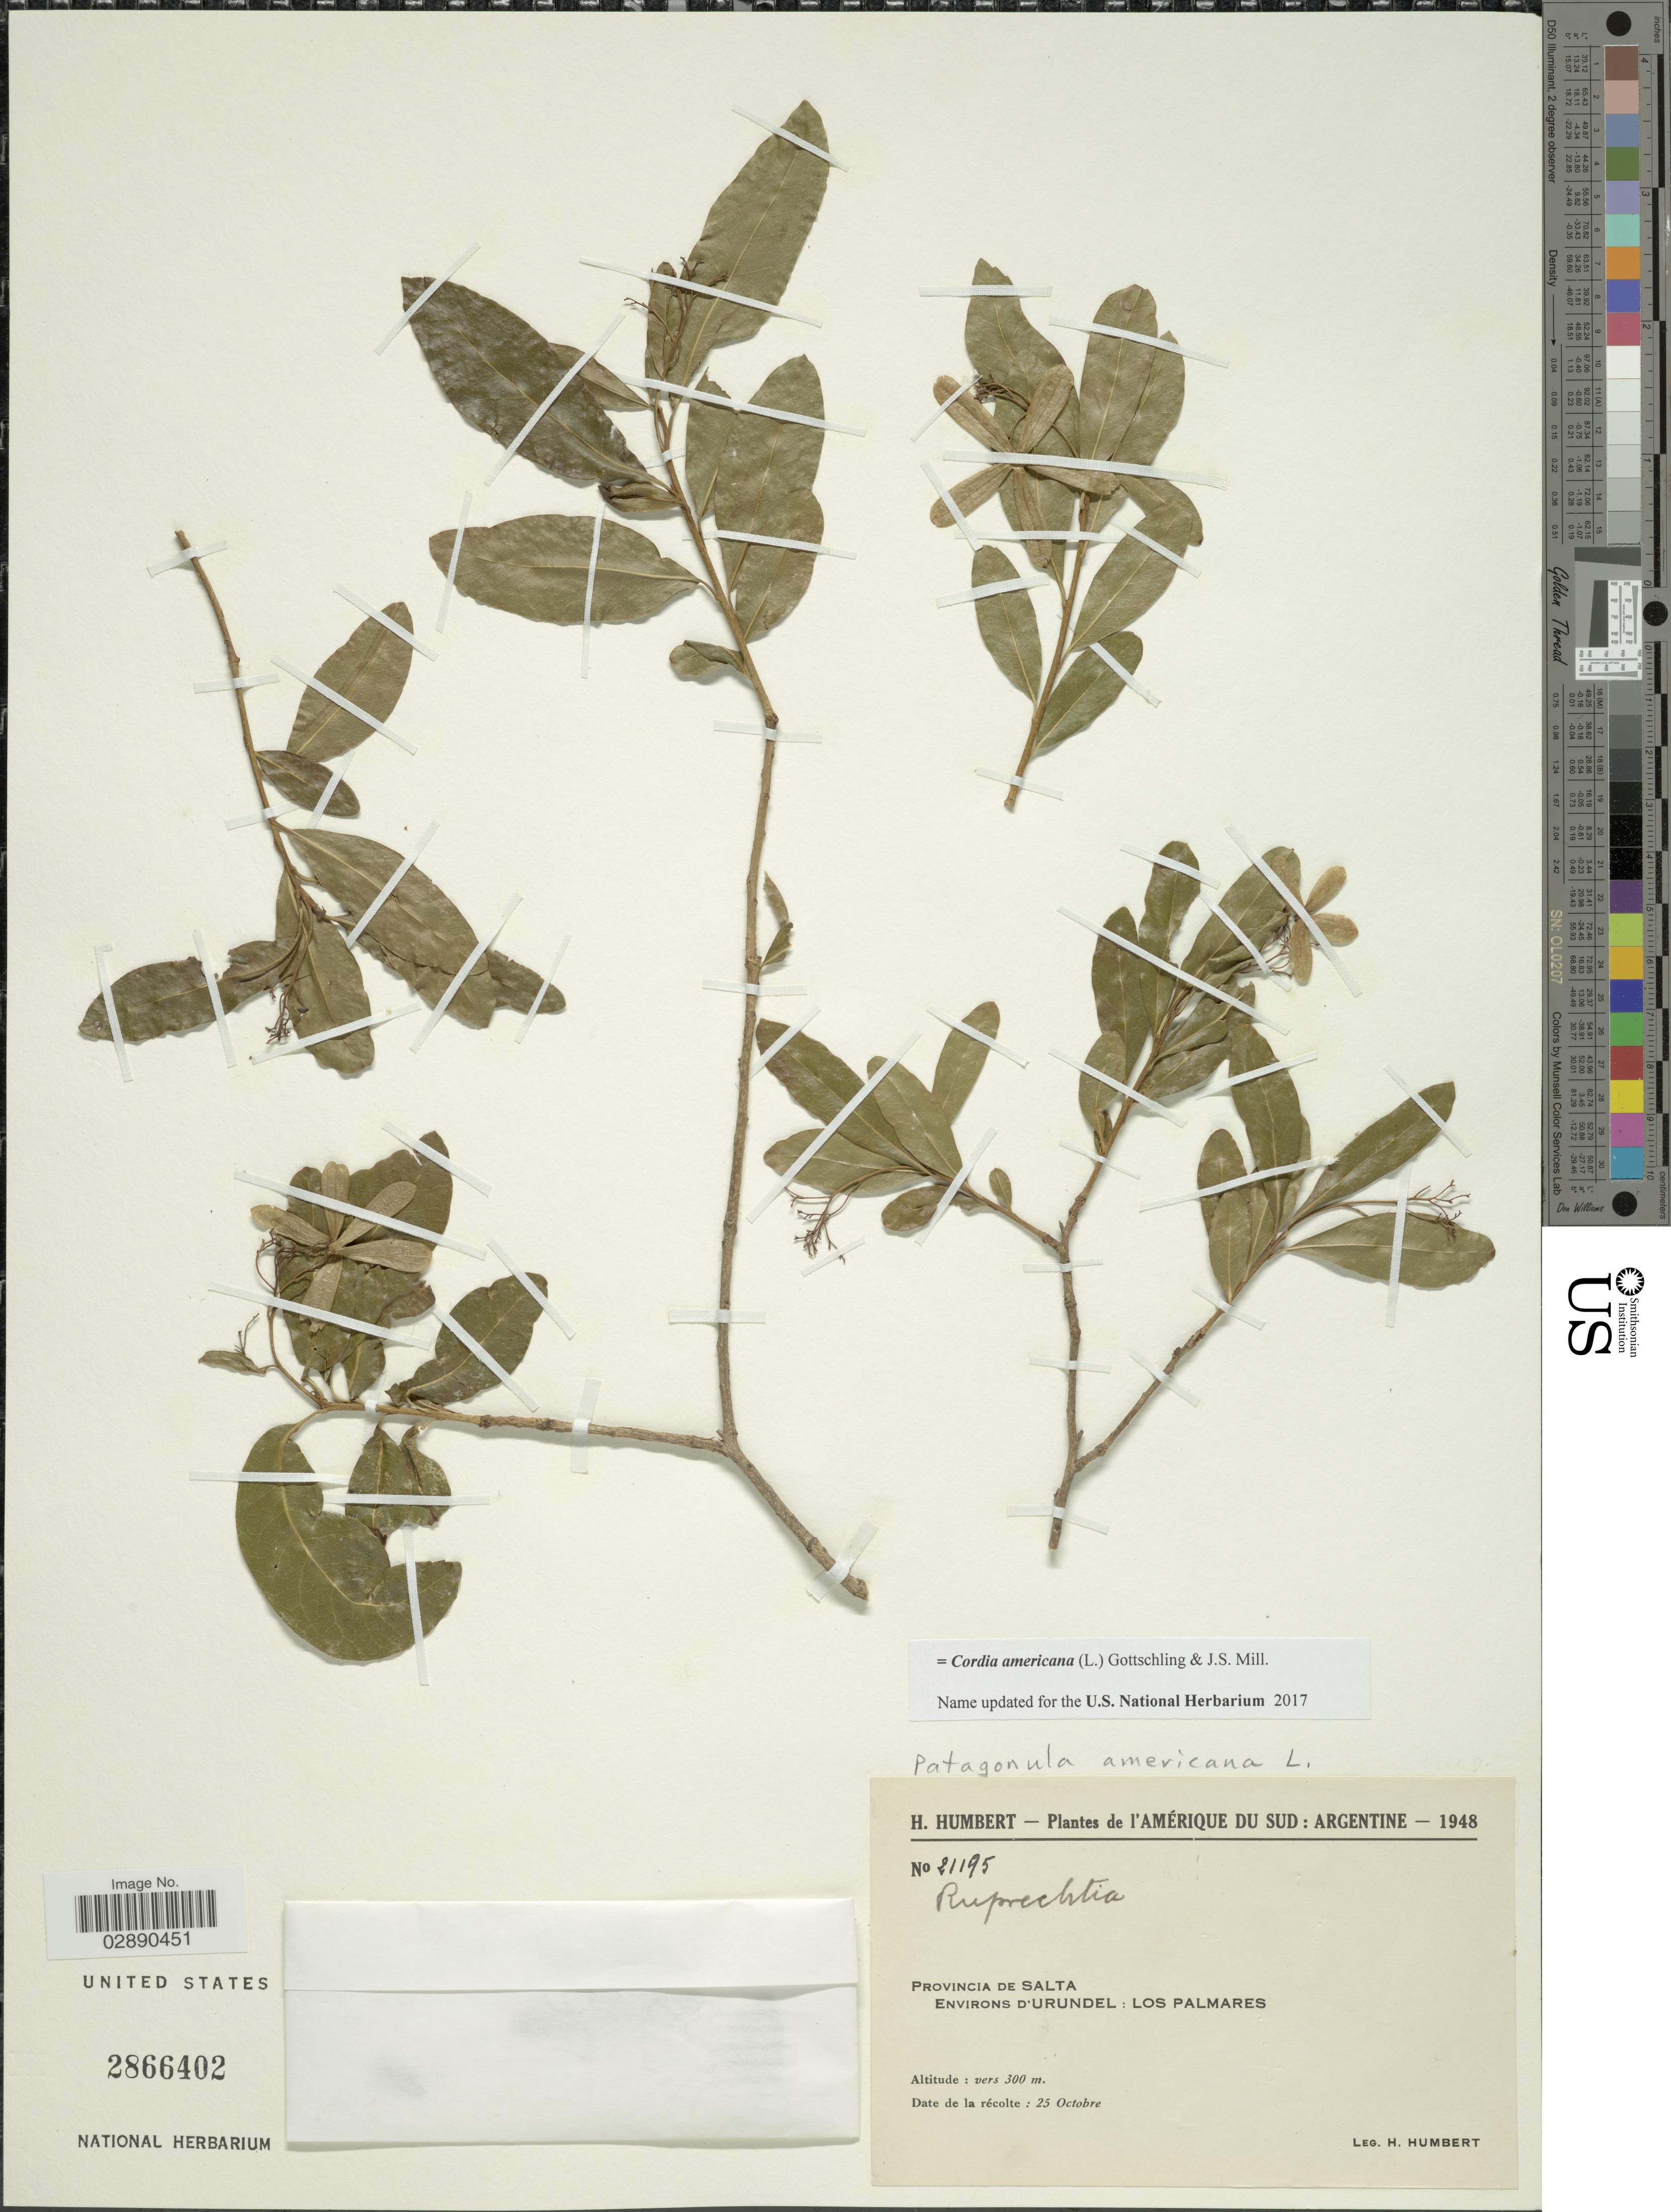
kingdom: Plantae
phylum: Tracheophyta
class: Magnoliopsida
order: Boraginales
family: Cordiaceae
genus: Cordia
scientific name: Cordia americana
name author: (L.) Gottschling & J.S. Mill.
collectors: H. Humbert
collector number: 21195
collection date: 1948-10-25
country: Argentina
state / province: Salta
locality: Provincia de Salta. Environs d'Urundel: Los Palmares.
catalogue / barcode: US 2866402